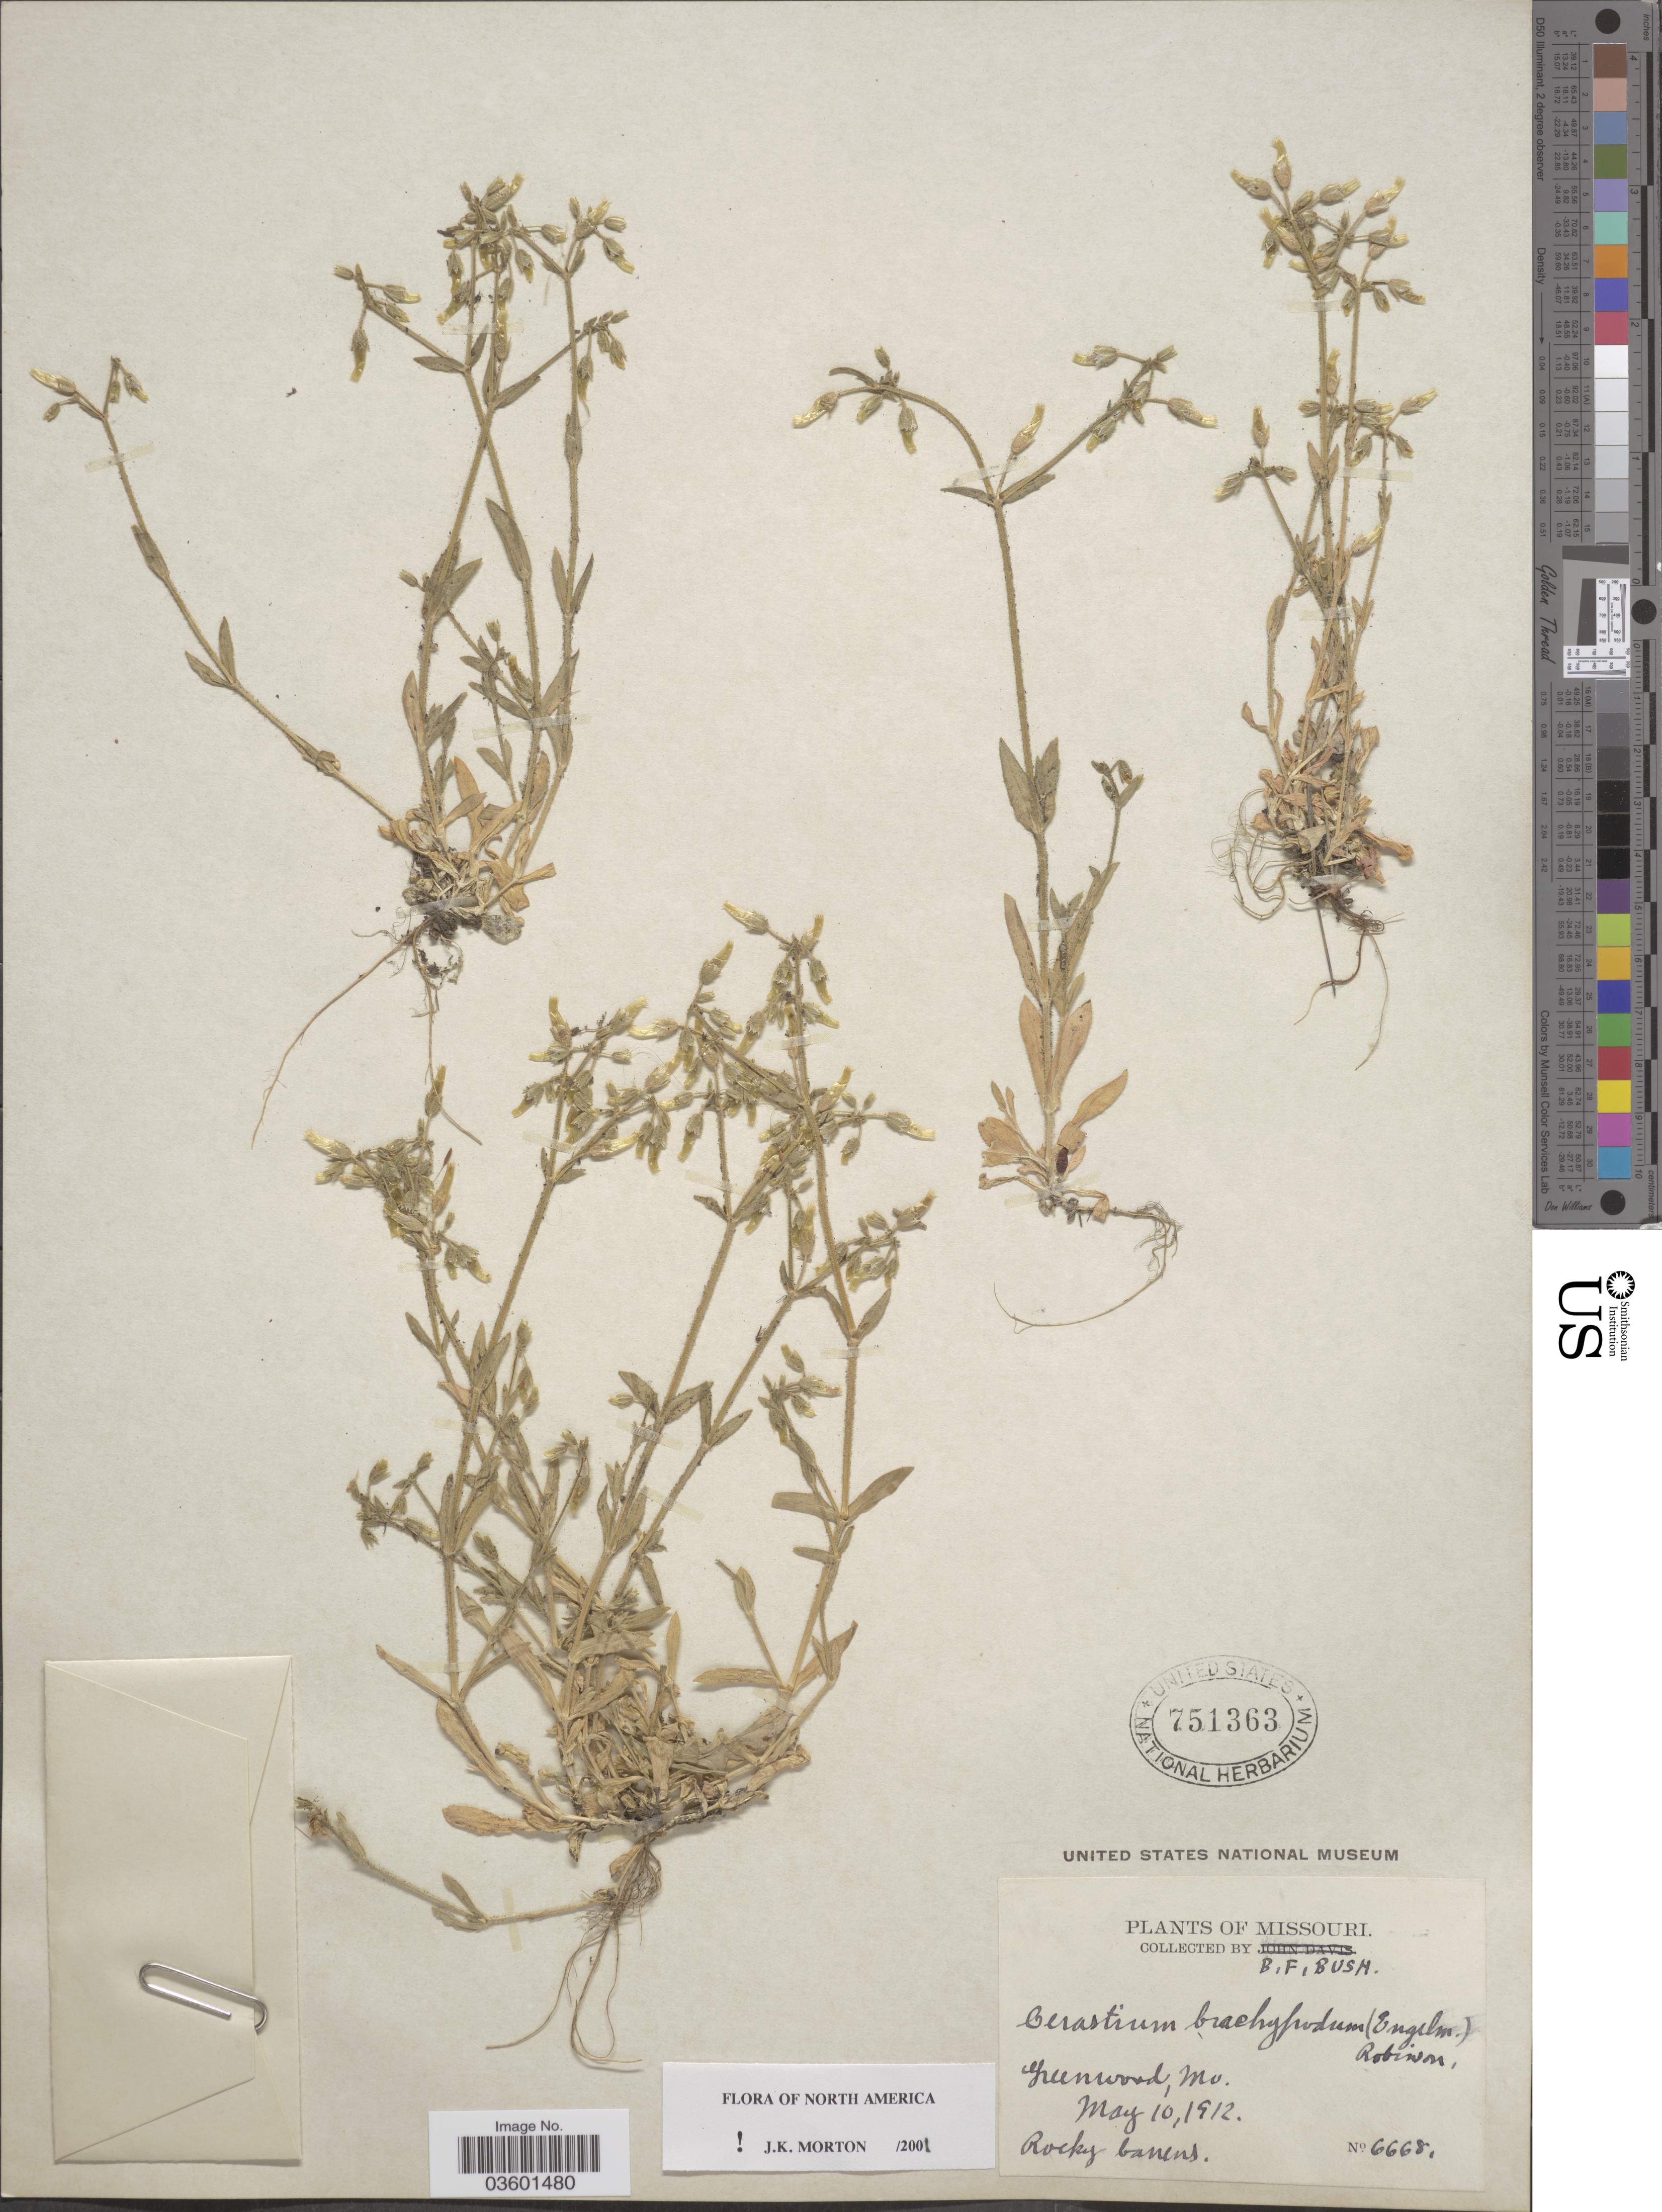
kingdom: Plantae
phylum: Tracheophyta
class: Magnoliopsida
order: Caryophyllales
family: Caryophyllaceae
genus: Cerastium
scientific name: Cerastium brachypodum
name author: (Engelm. ex A. Gray) B.L. Rob.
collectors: B. F. Bush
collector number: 6668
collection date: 1912-05-10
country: United States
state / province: Missouri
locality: Greenwood.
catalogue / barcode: US 751363